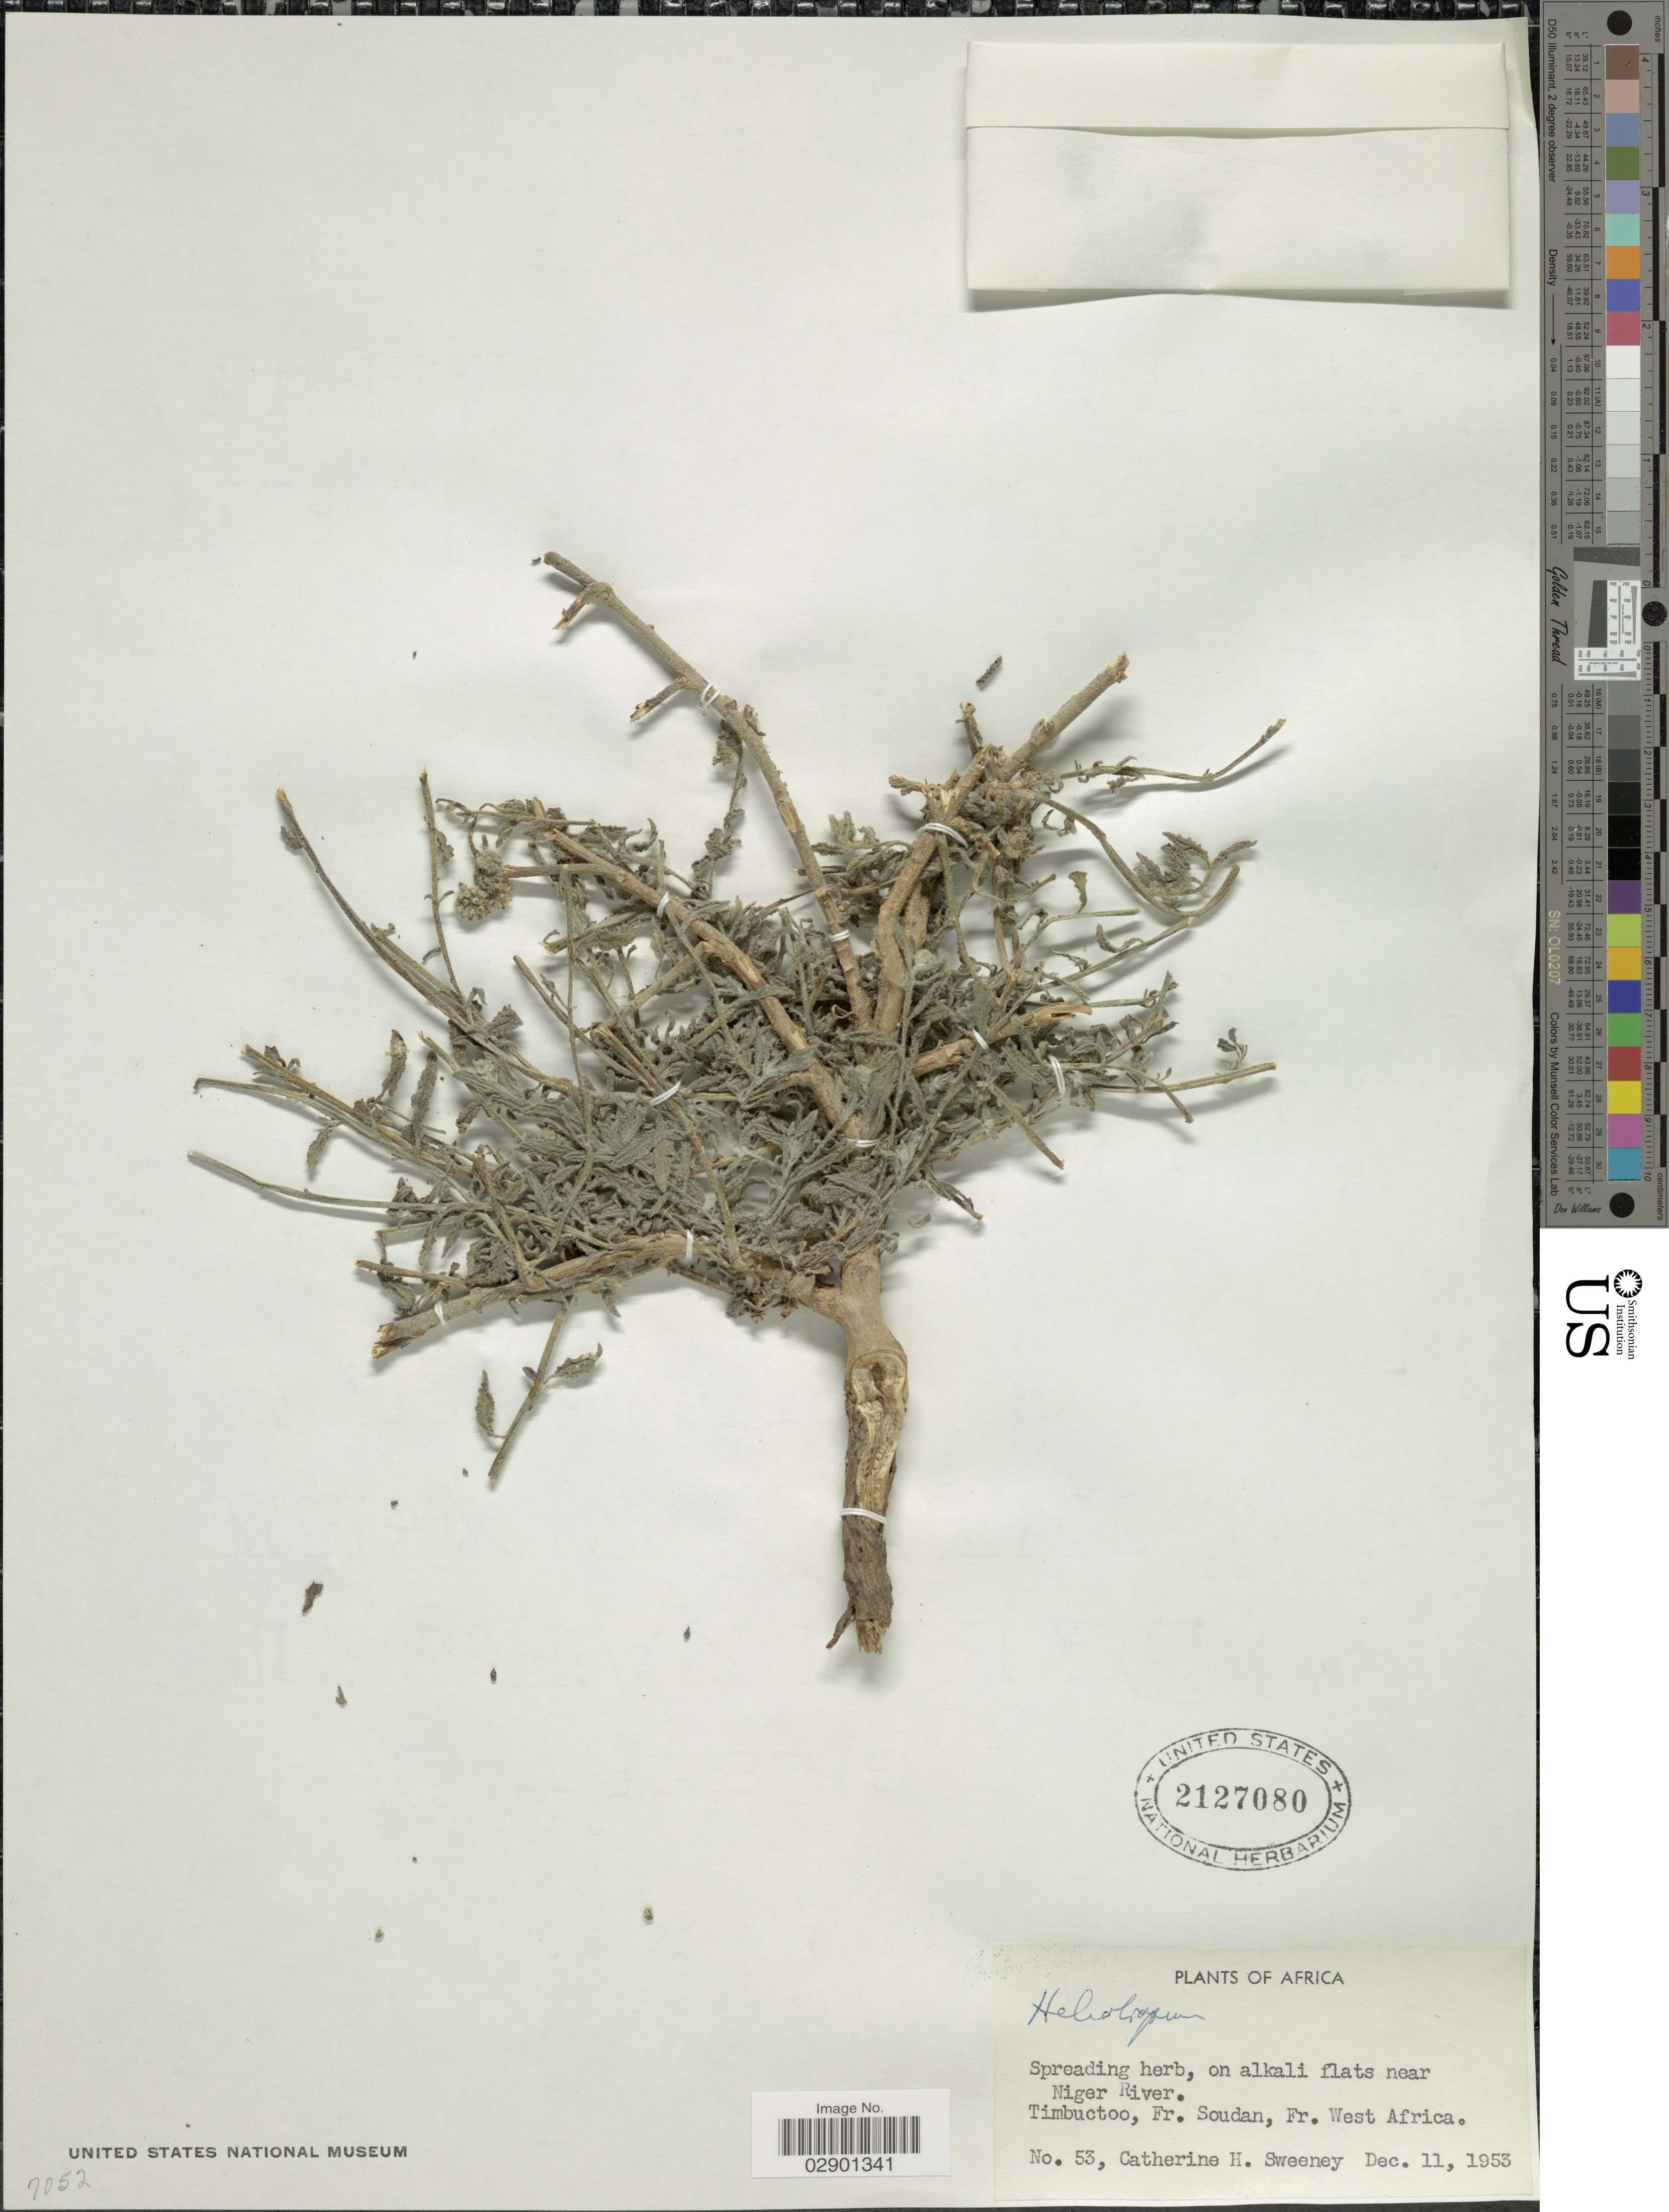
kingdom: Plantae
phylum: Tracheophyta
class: Magnoliopsida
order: Boraginales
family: Heliotropiaceae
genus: Heliotropium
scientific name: Heliotropium pterocarpum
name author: (DC.) Bunge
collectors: C. Sweeney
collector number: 53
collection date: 1953-12-11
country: Mali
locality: Africa. On alkali flats near Niger River. Timbuctoo, Fr. Soudan, Fr. West Africa.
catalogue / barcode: US 2127080